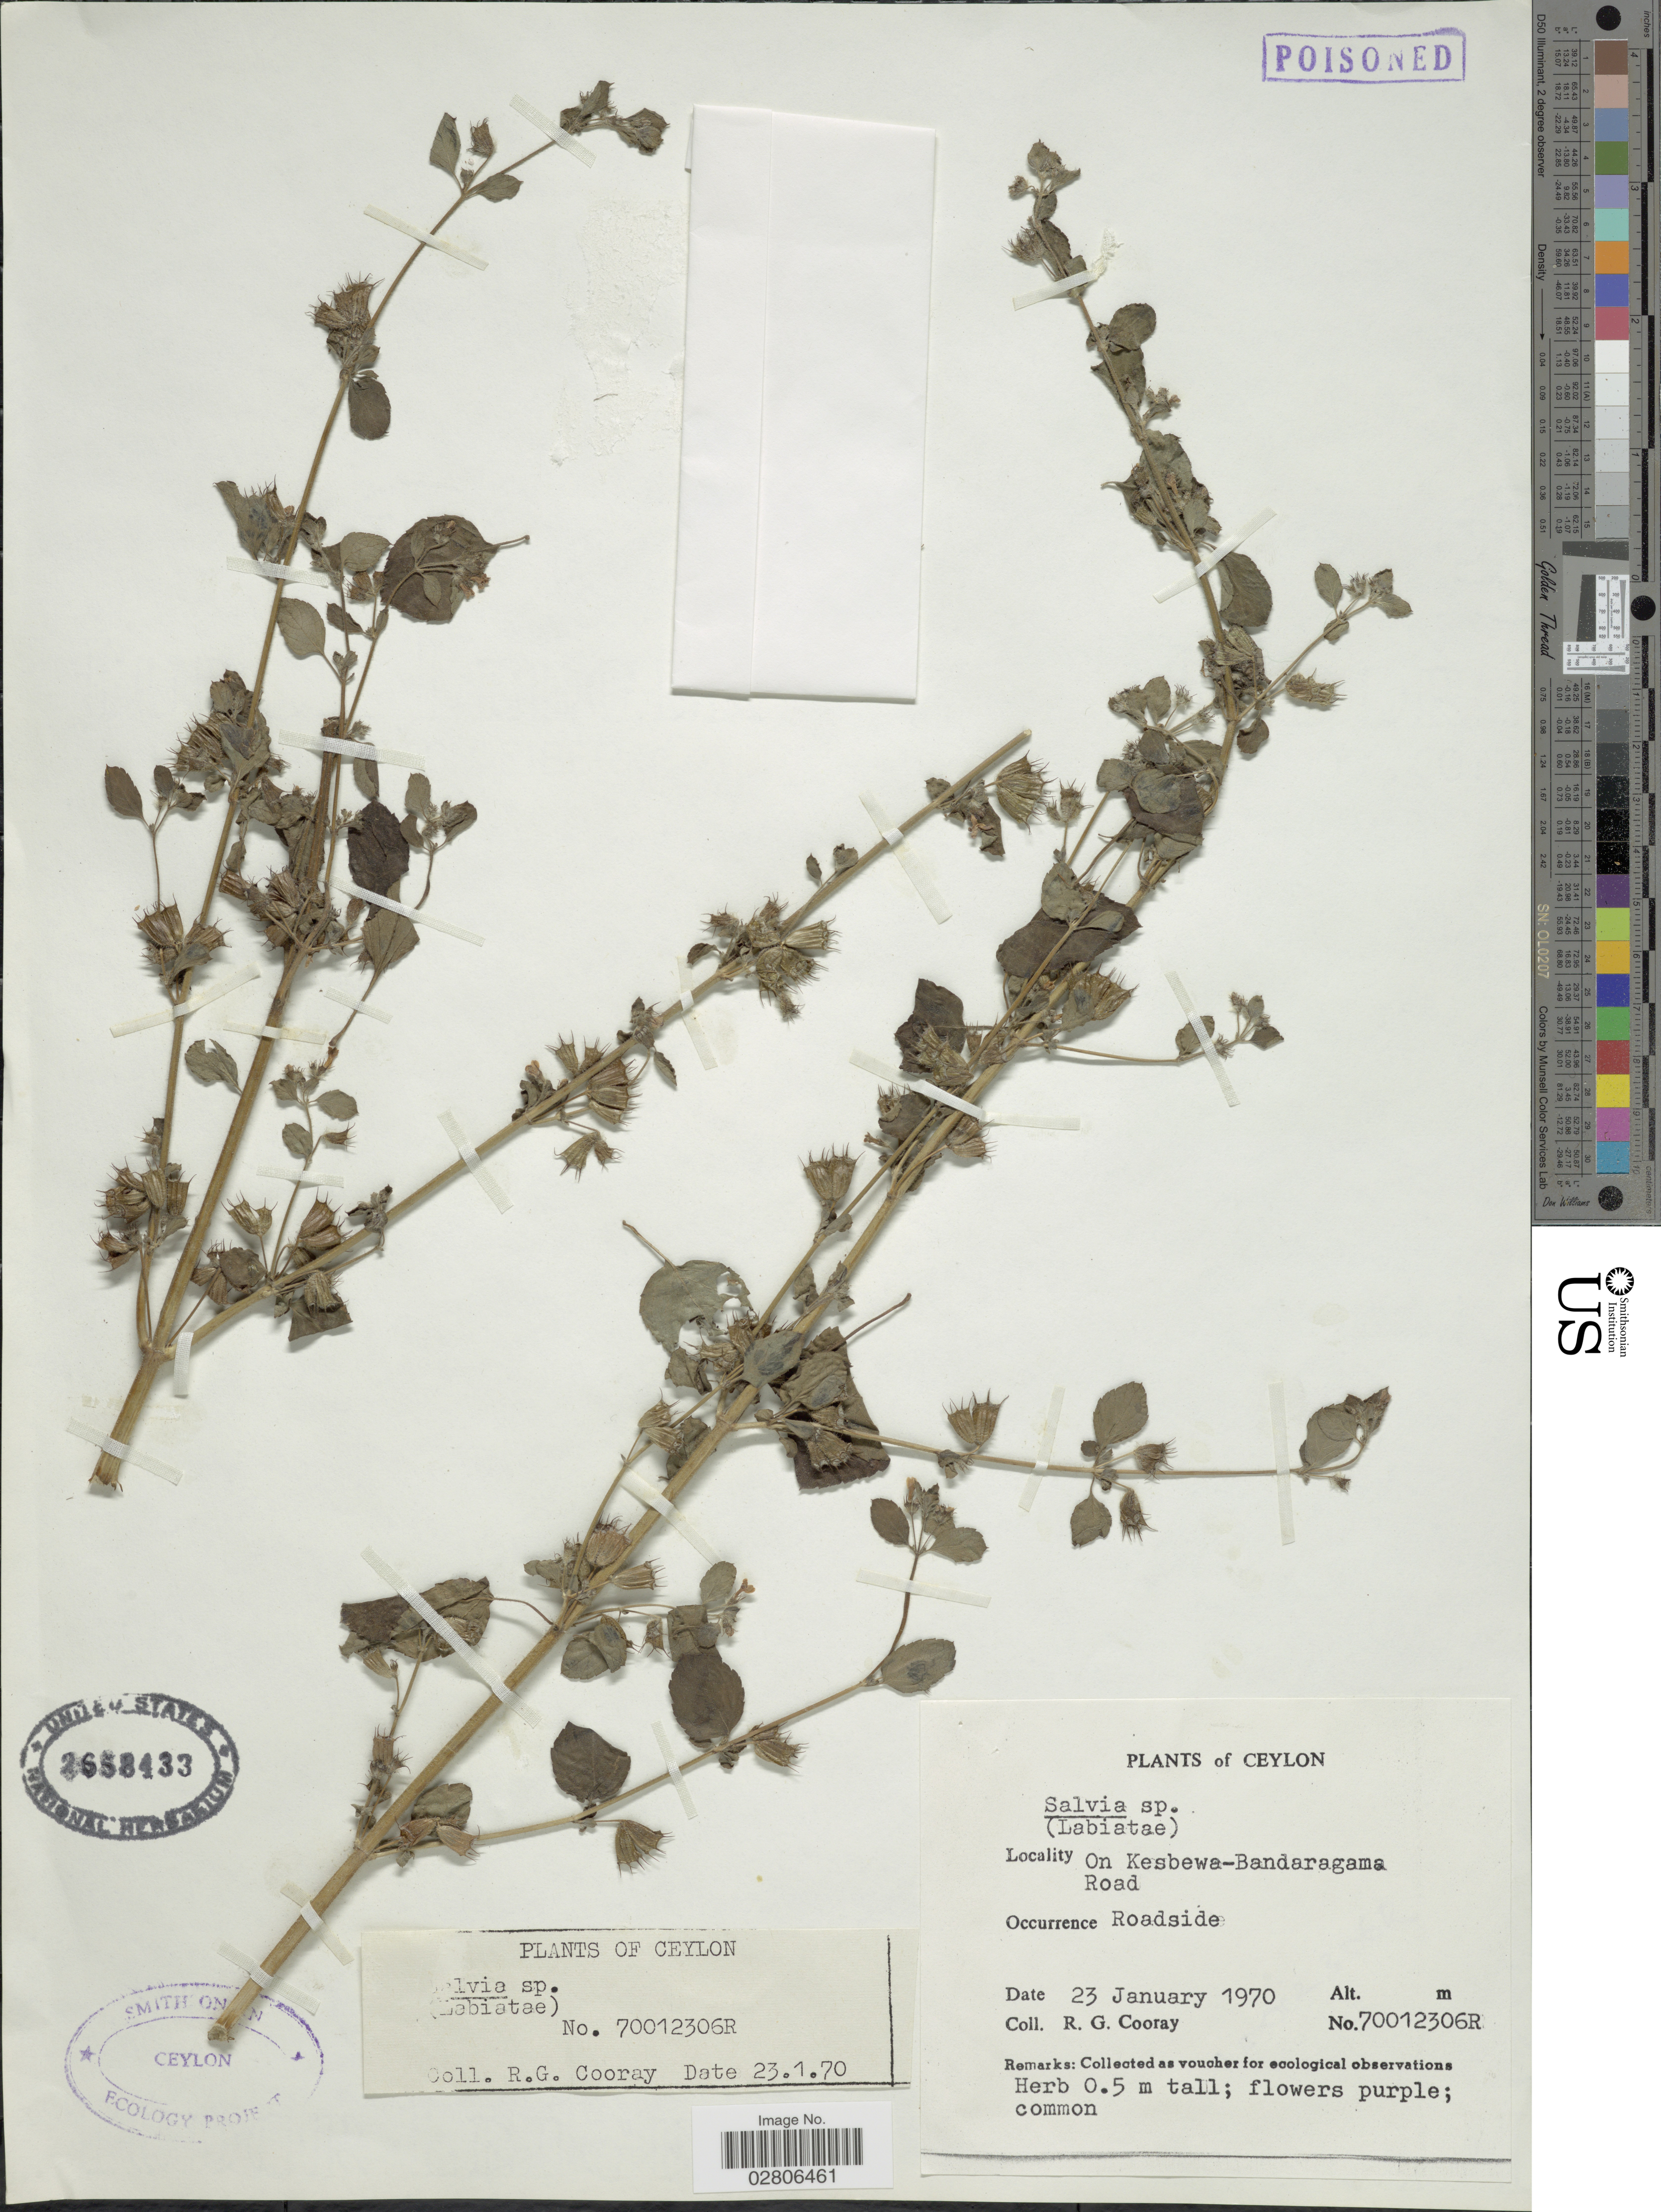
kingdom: Plantae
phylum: Tracheophyta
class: Magnoliopsida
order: Lamiales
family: Lamiaceae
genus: Salvia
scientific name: Salvia sp.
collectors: R. Cooray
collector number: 70012306R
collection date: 1970-01-23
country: Sri Lanka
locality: Ceylon. On Kesbewa-Bandaragama Road.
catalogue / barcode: US 2658433